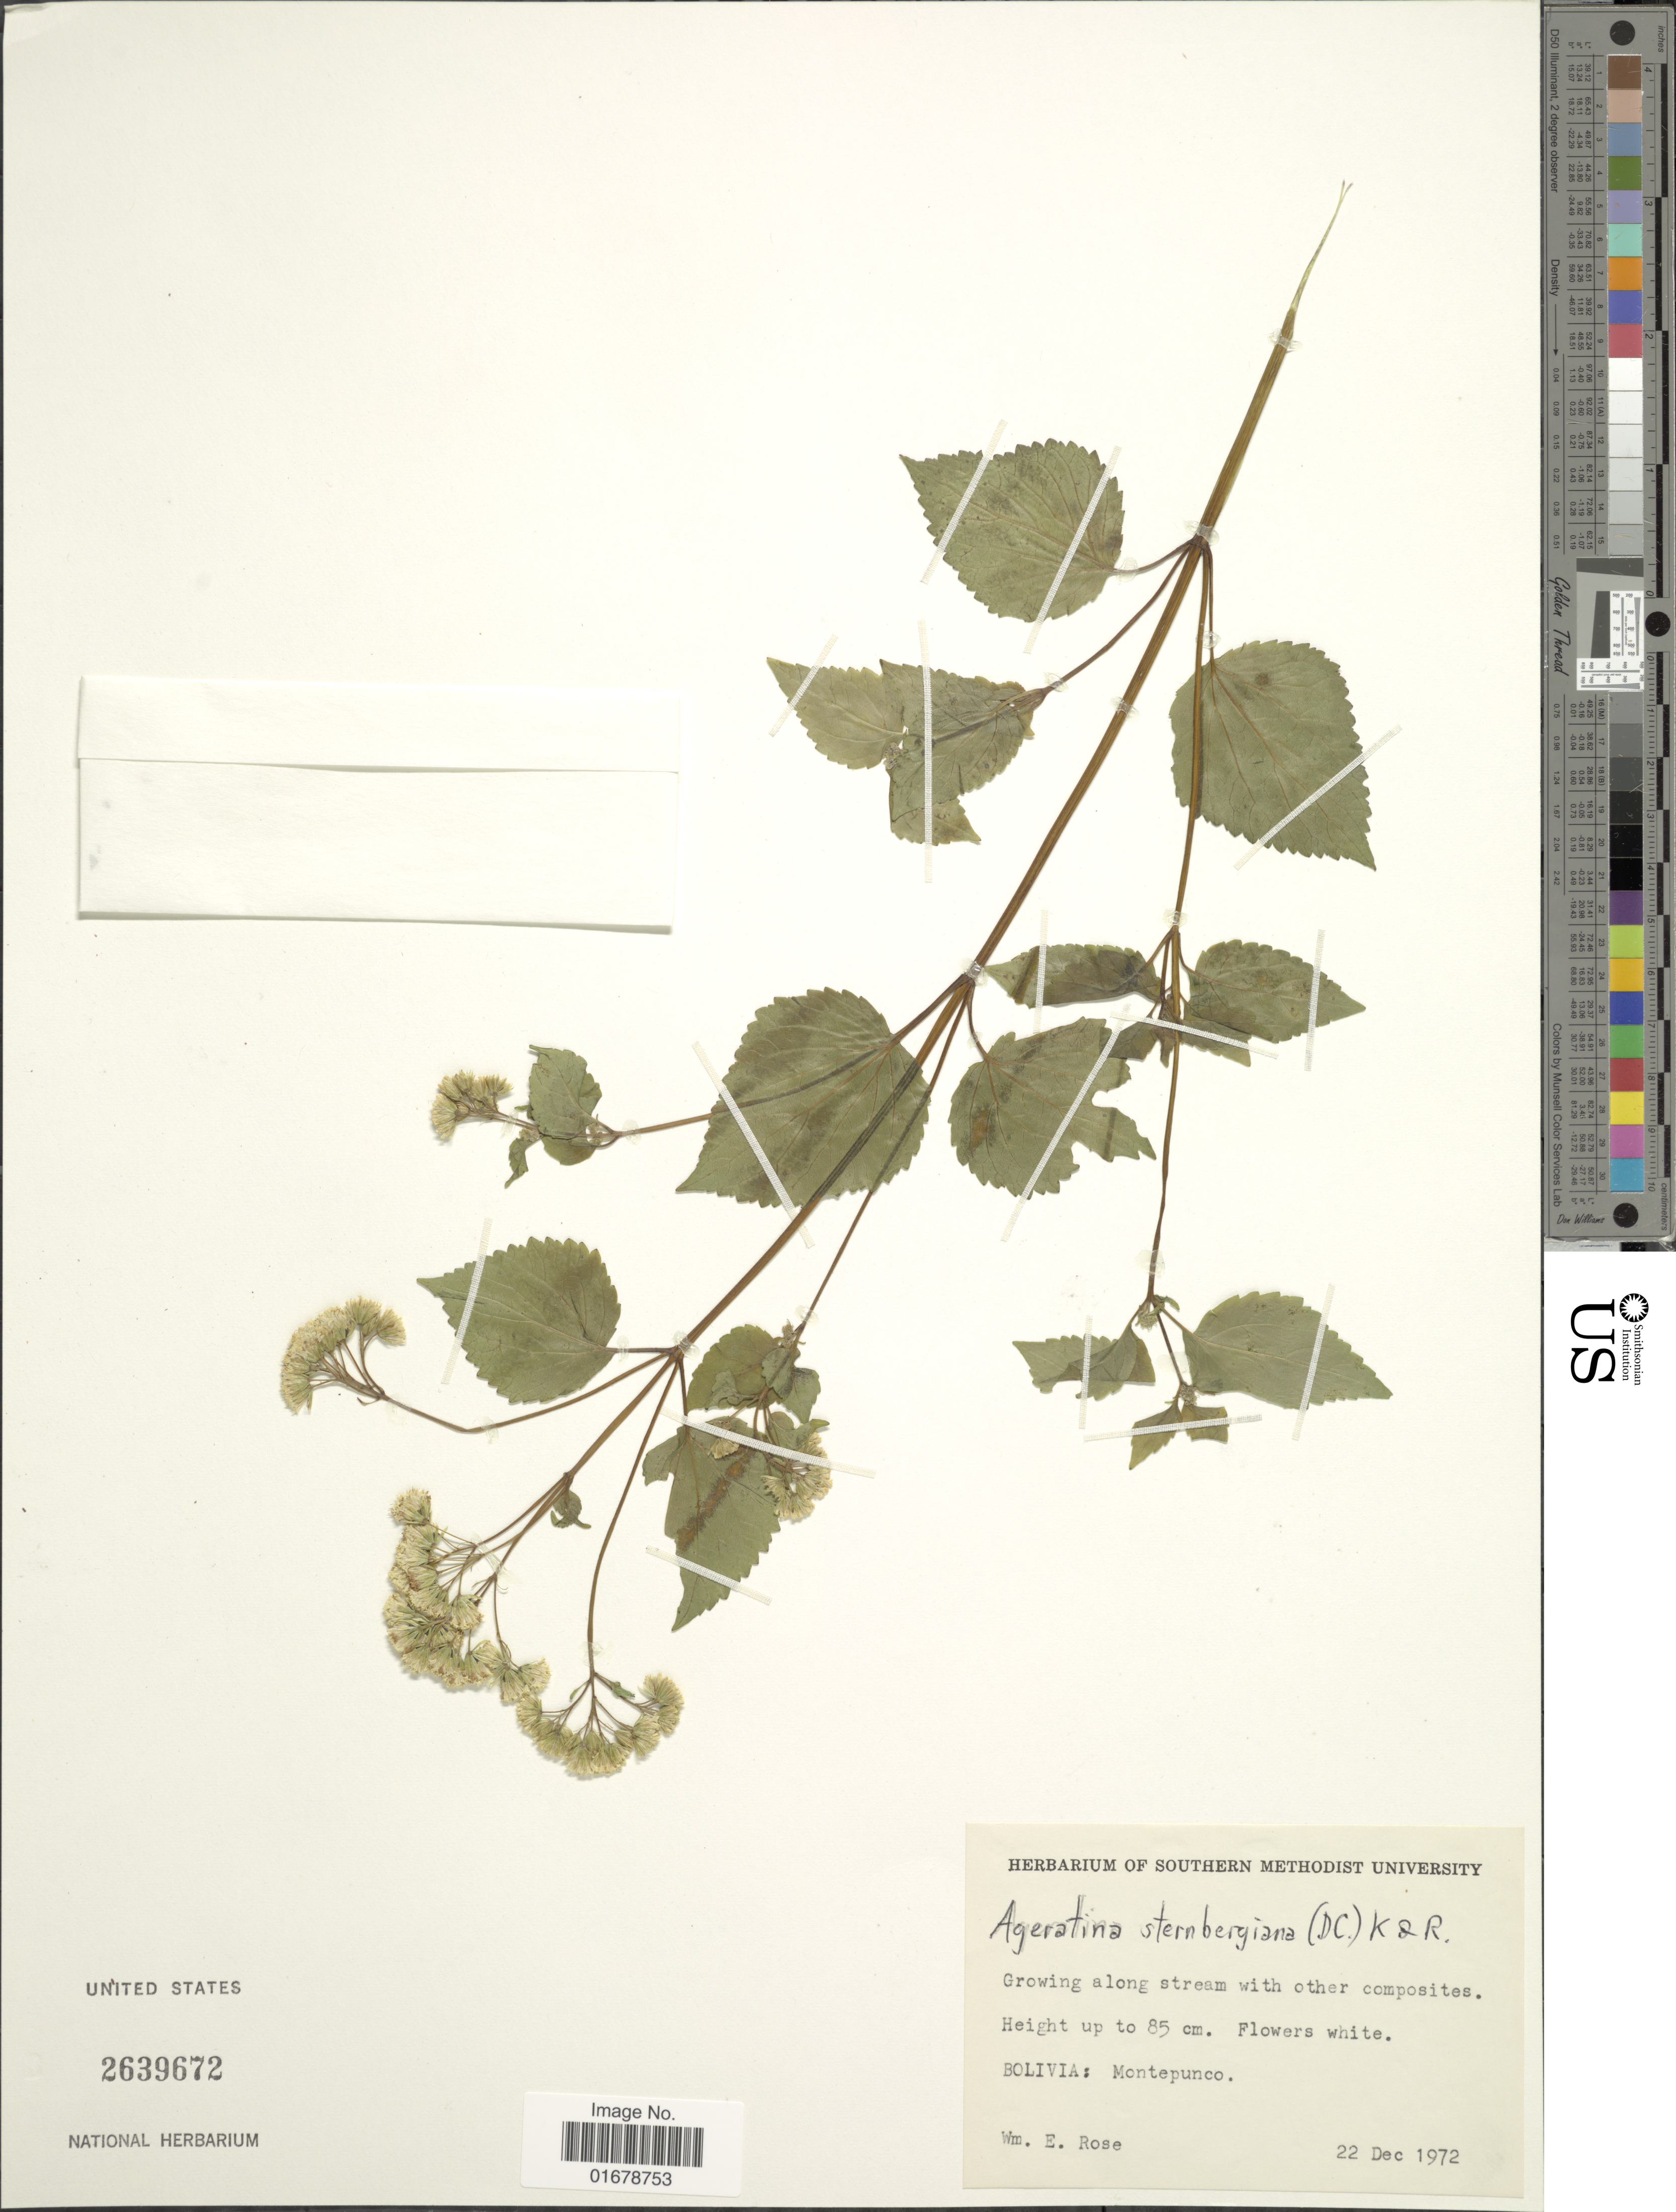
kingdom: Plantae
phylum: Tracheophyta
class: Magnoliopsida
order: Asterales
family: Asteraceae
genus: Ageratina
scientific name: Ageratina sternbergiana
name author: (DC.) R.M. King & H. Rob.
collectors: W. E. Rose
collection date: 1972-12-22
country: Bolivia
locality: Montepunco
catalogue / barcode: US 2639672